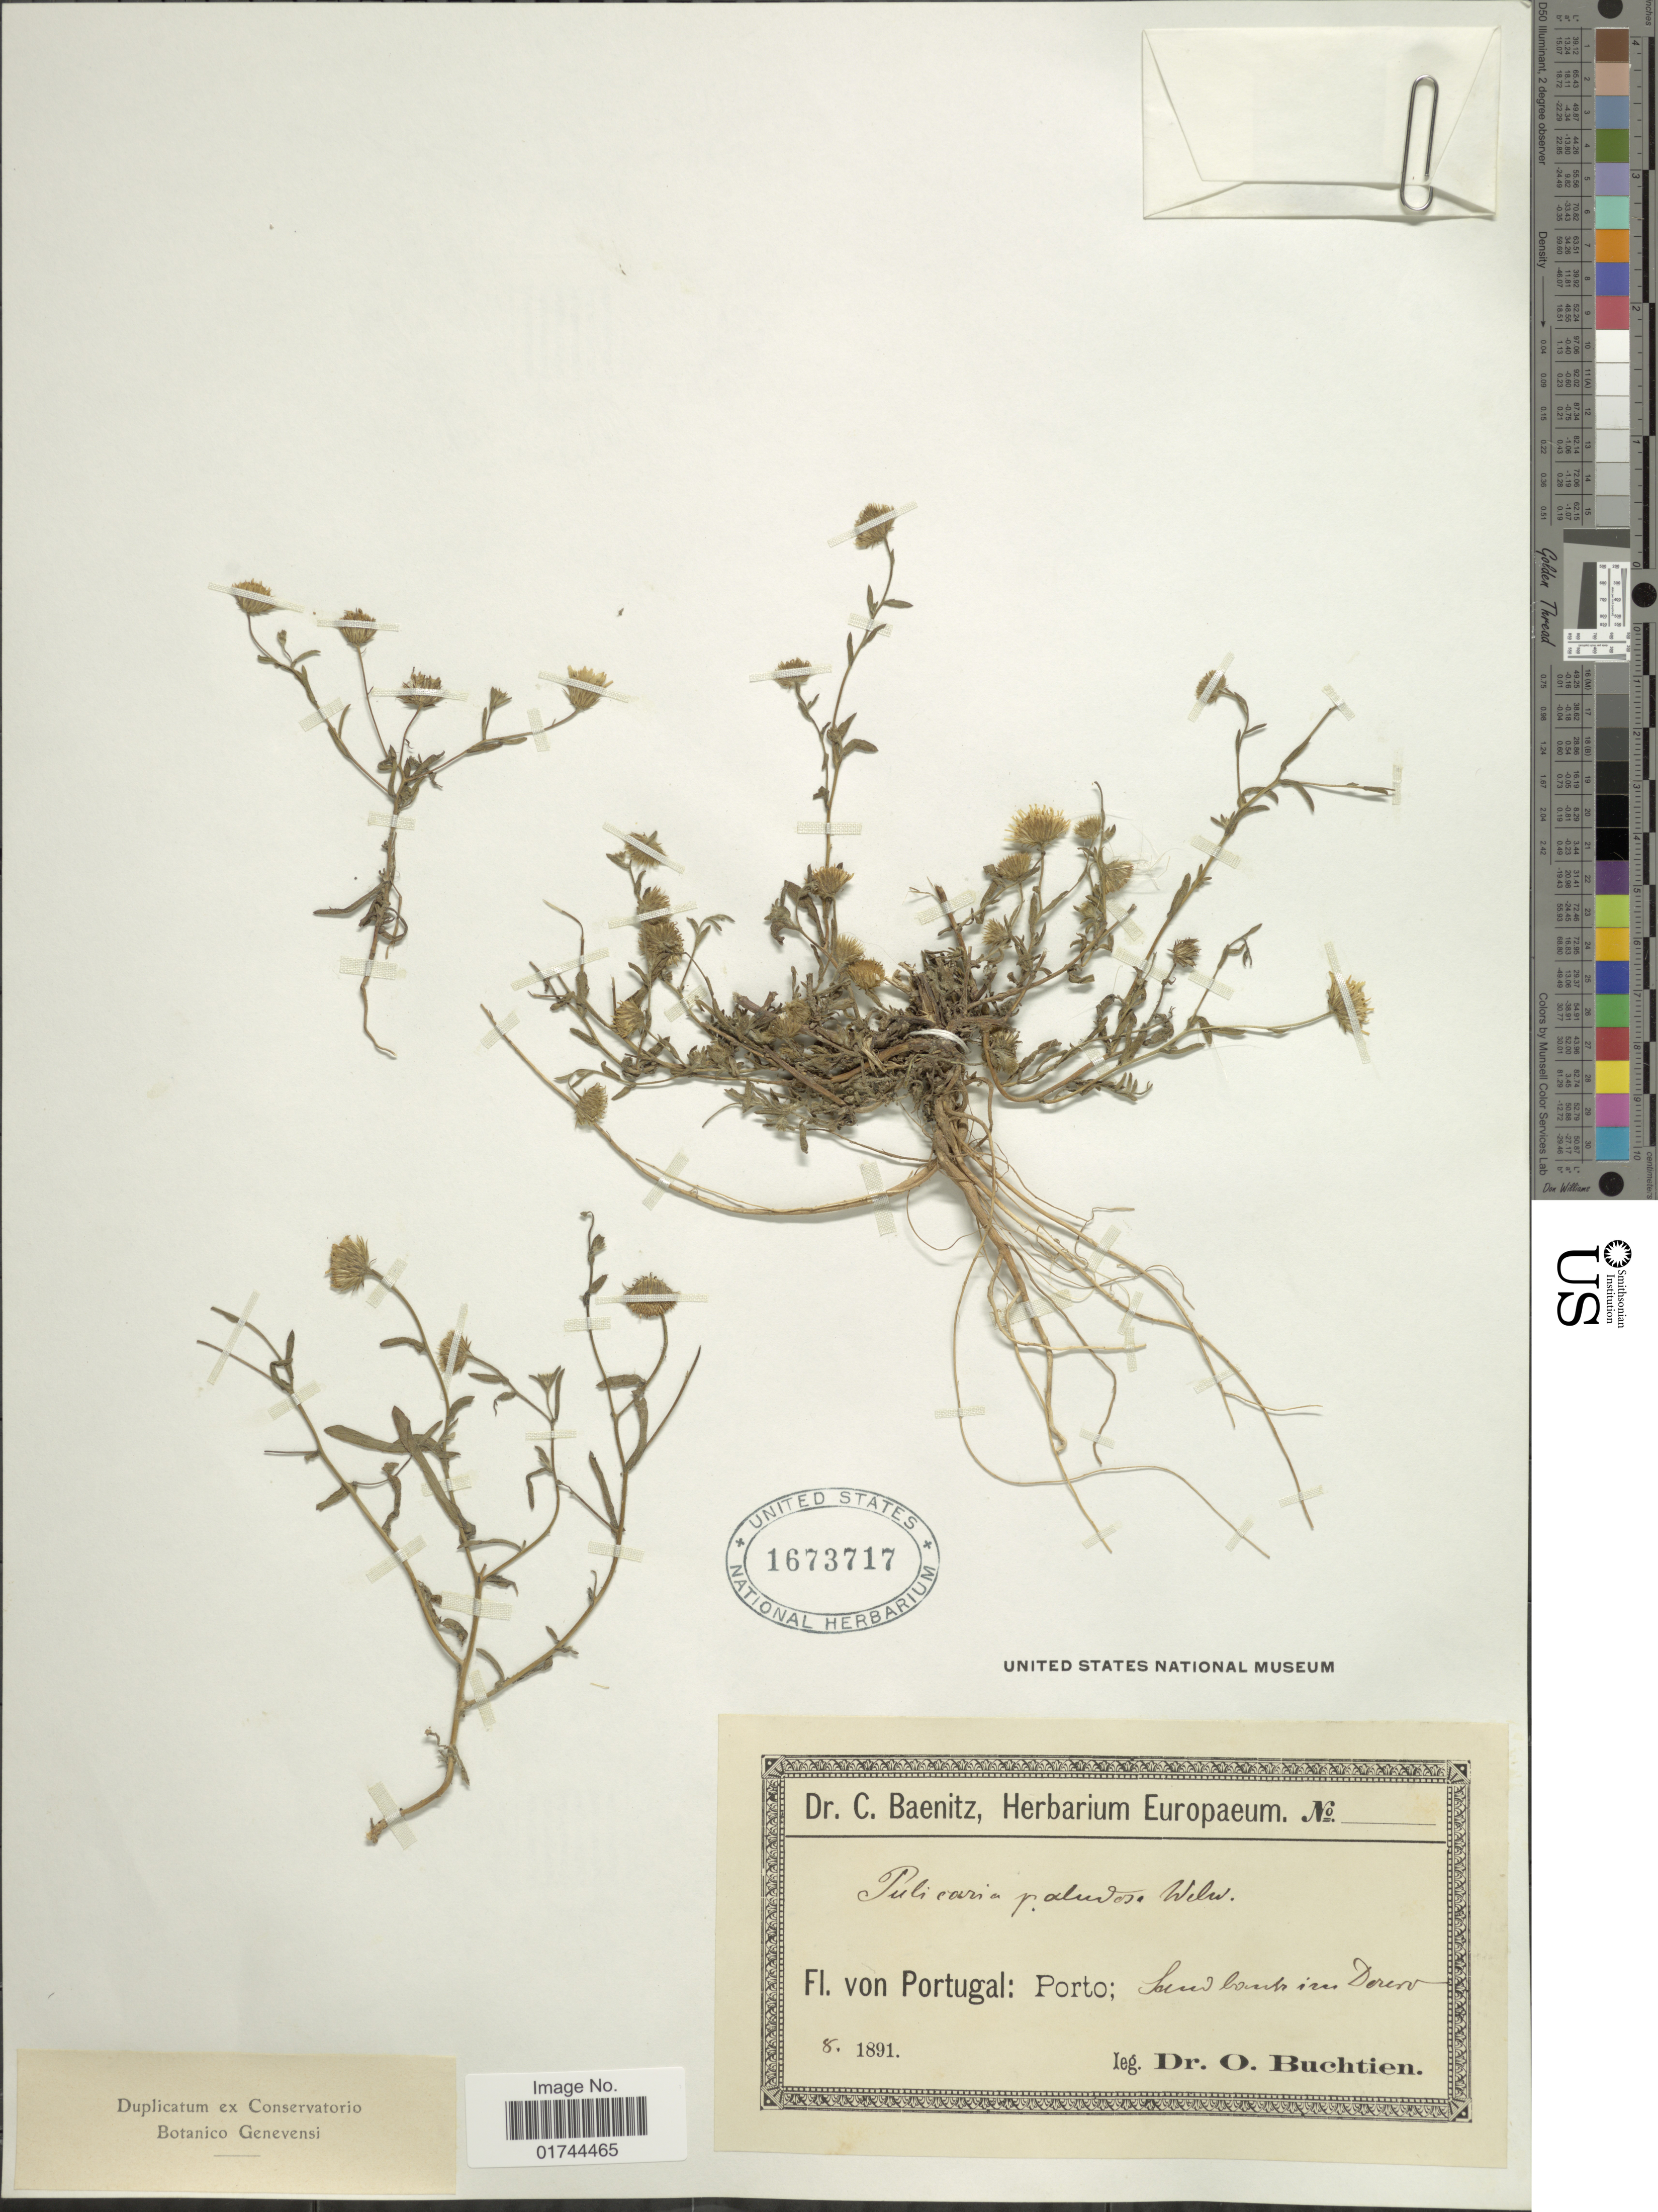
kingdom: Plantae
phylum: Tracheophyta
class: Magnoliopsida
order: Asterales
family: Asteraceae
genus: Pulicaria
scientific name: Pulicaria paludosa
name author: Welw. ex Nyman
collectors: O. Buchtien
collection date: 1891-08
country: Portugal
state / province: Porto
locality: Keuw louf im Douro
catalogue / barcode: US 1673717